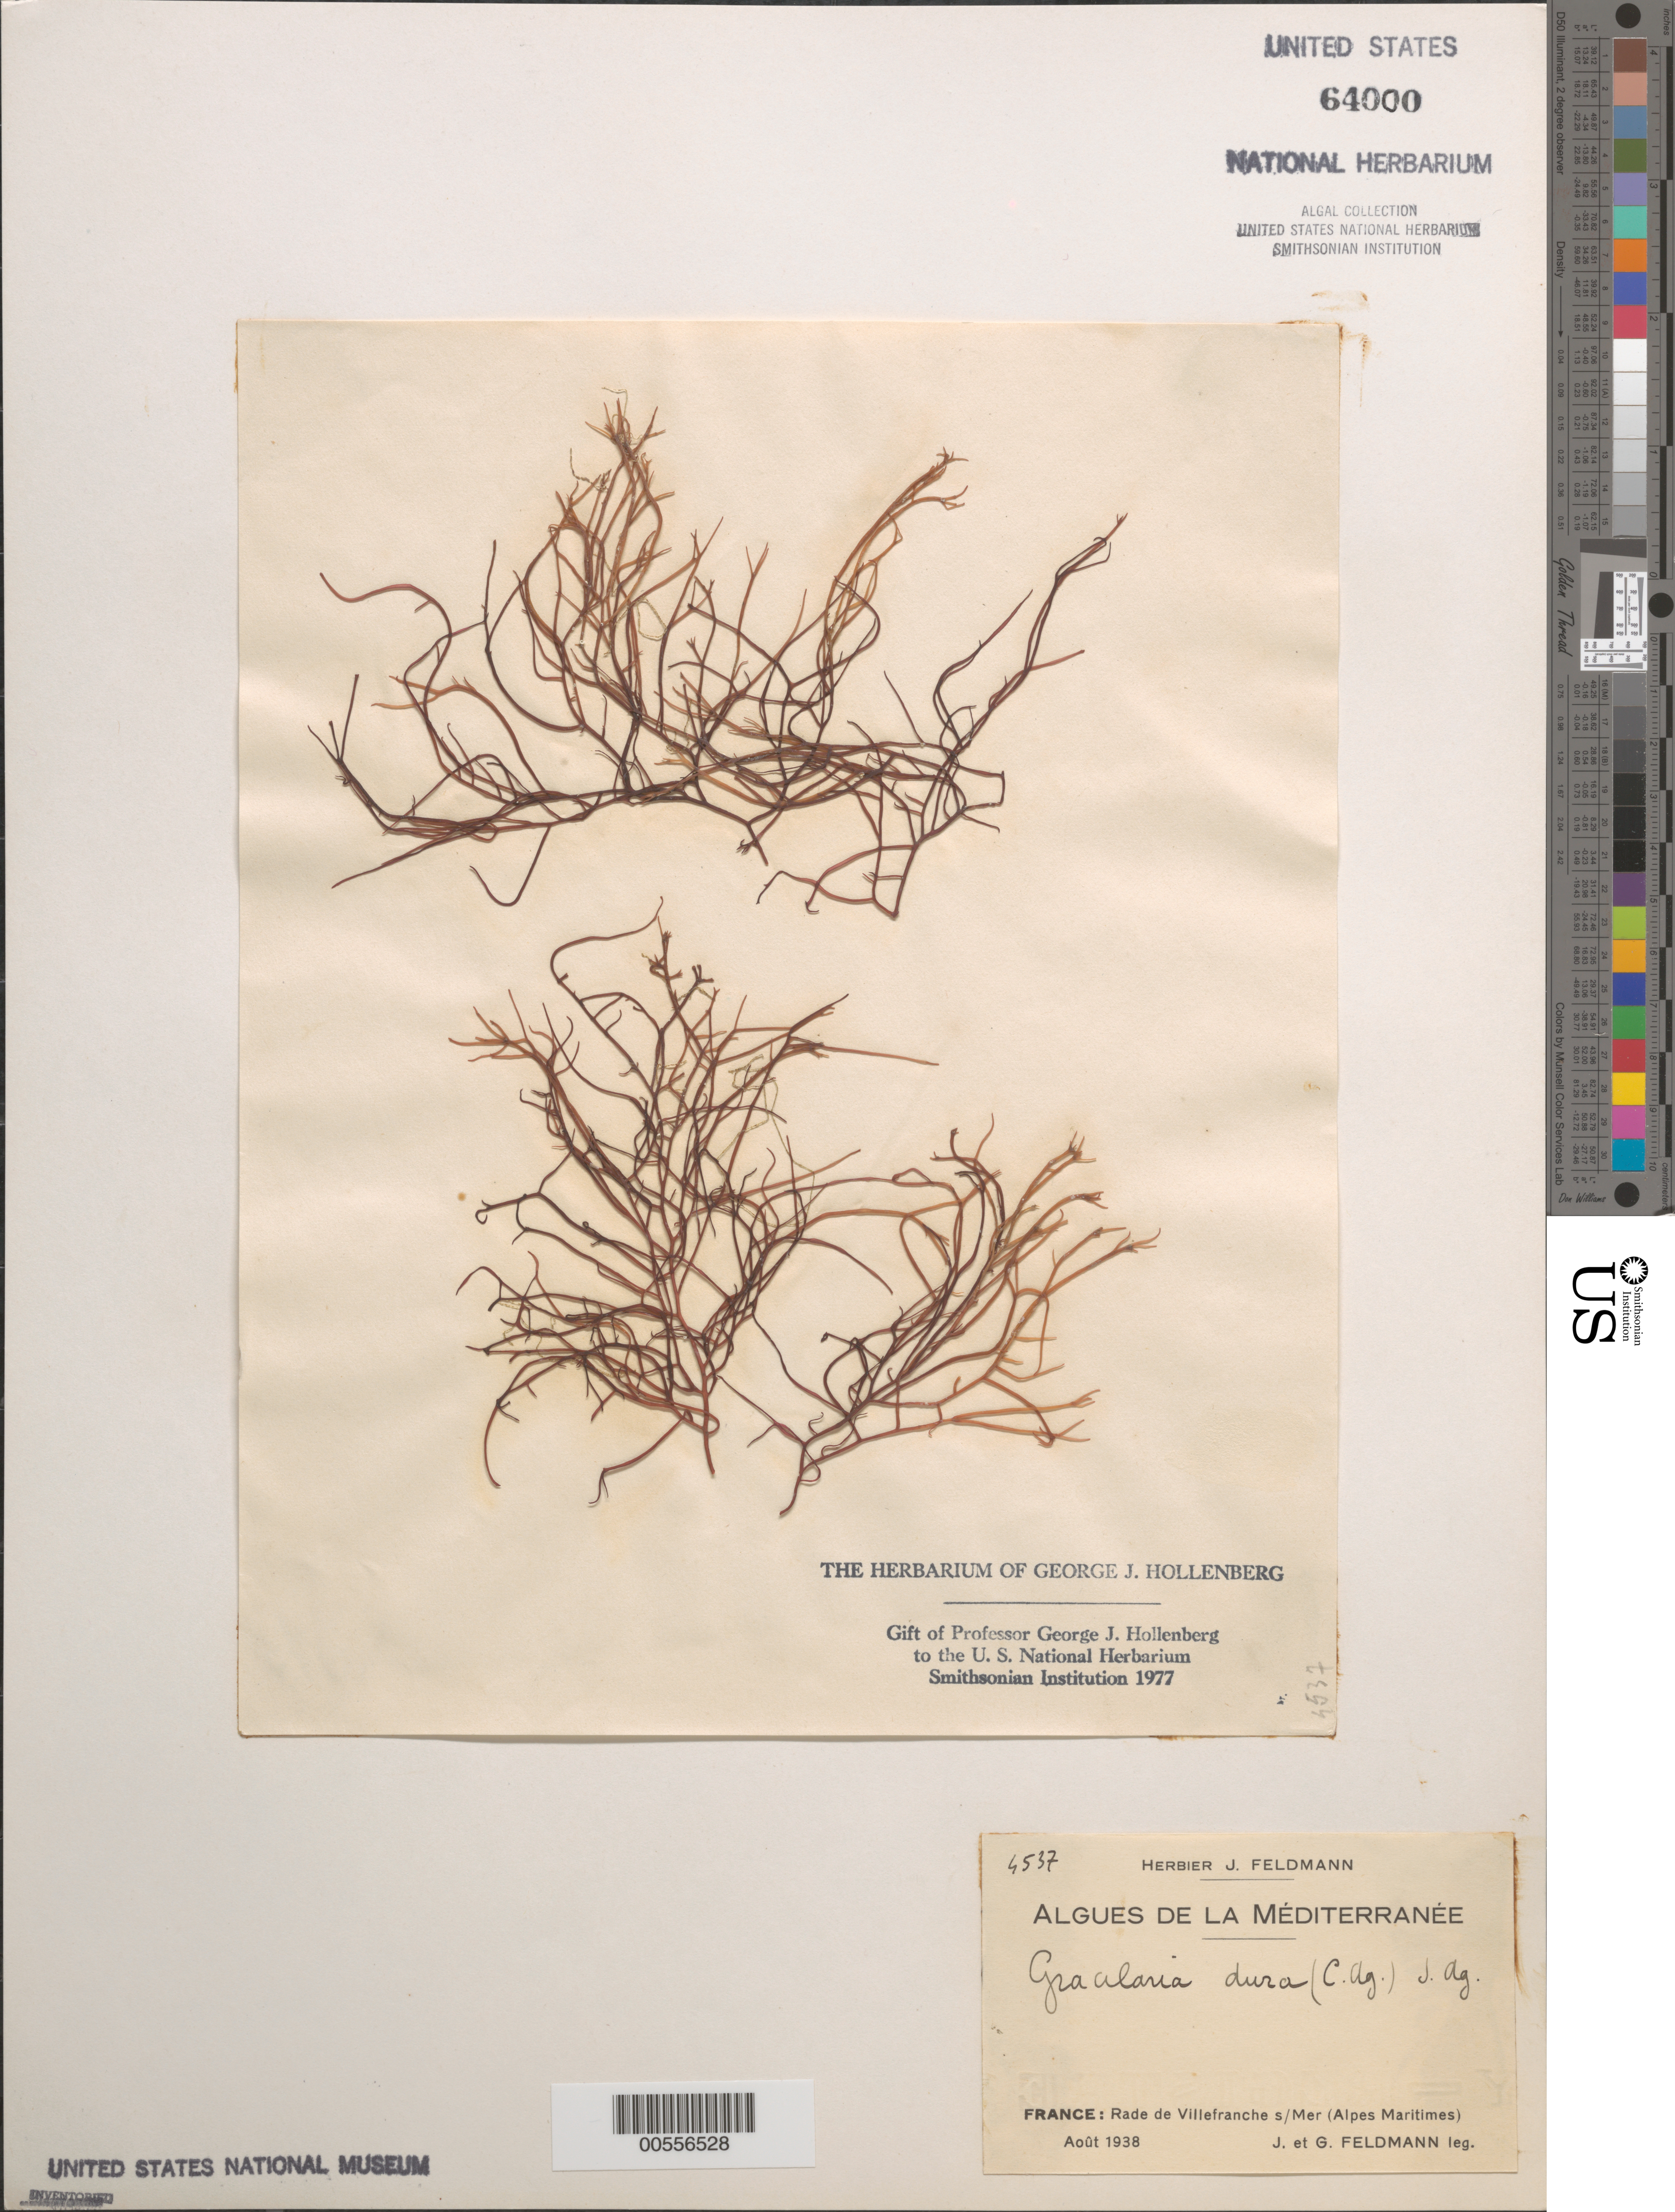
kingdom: Plantae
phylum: Rhodophyta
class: Florideophyceae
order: Gracilariales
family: Gracilariaceae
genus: Gracilaria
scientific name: Gracilaria dura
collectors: J. Feldmann & G. Feldmann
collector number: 4537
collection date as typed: Aug 1932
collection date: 1932-08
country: France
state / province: Provence-Alpes-Côte d'Azur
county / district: Alpes-Maritimes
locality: Villefranche sur Mer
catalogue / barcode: US 64000